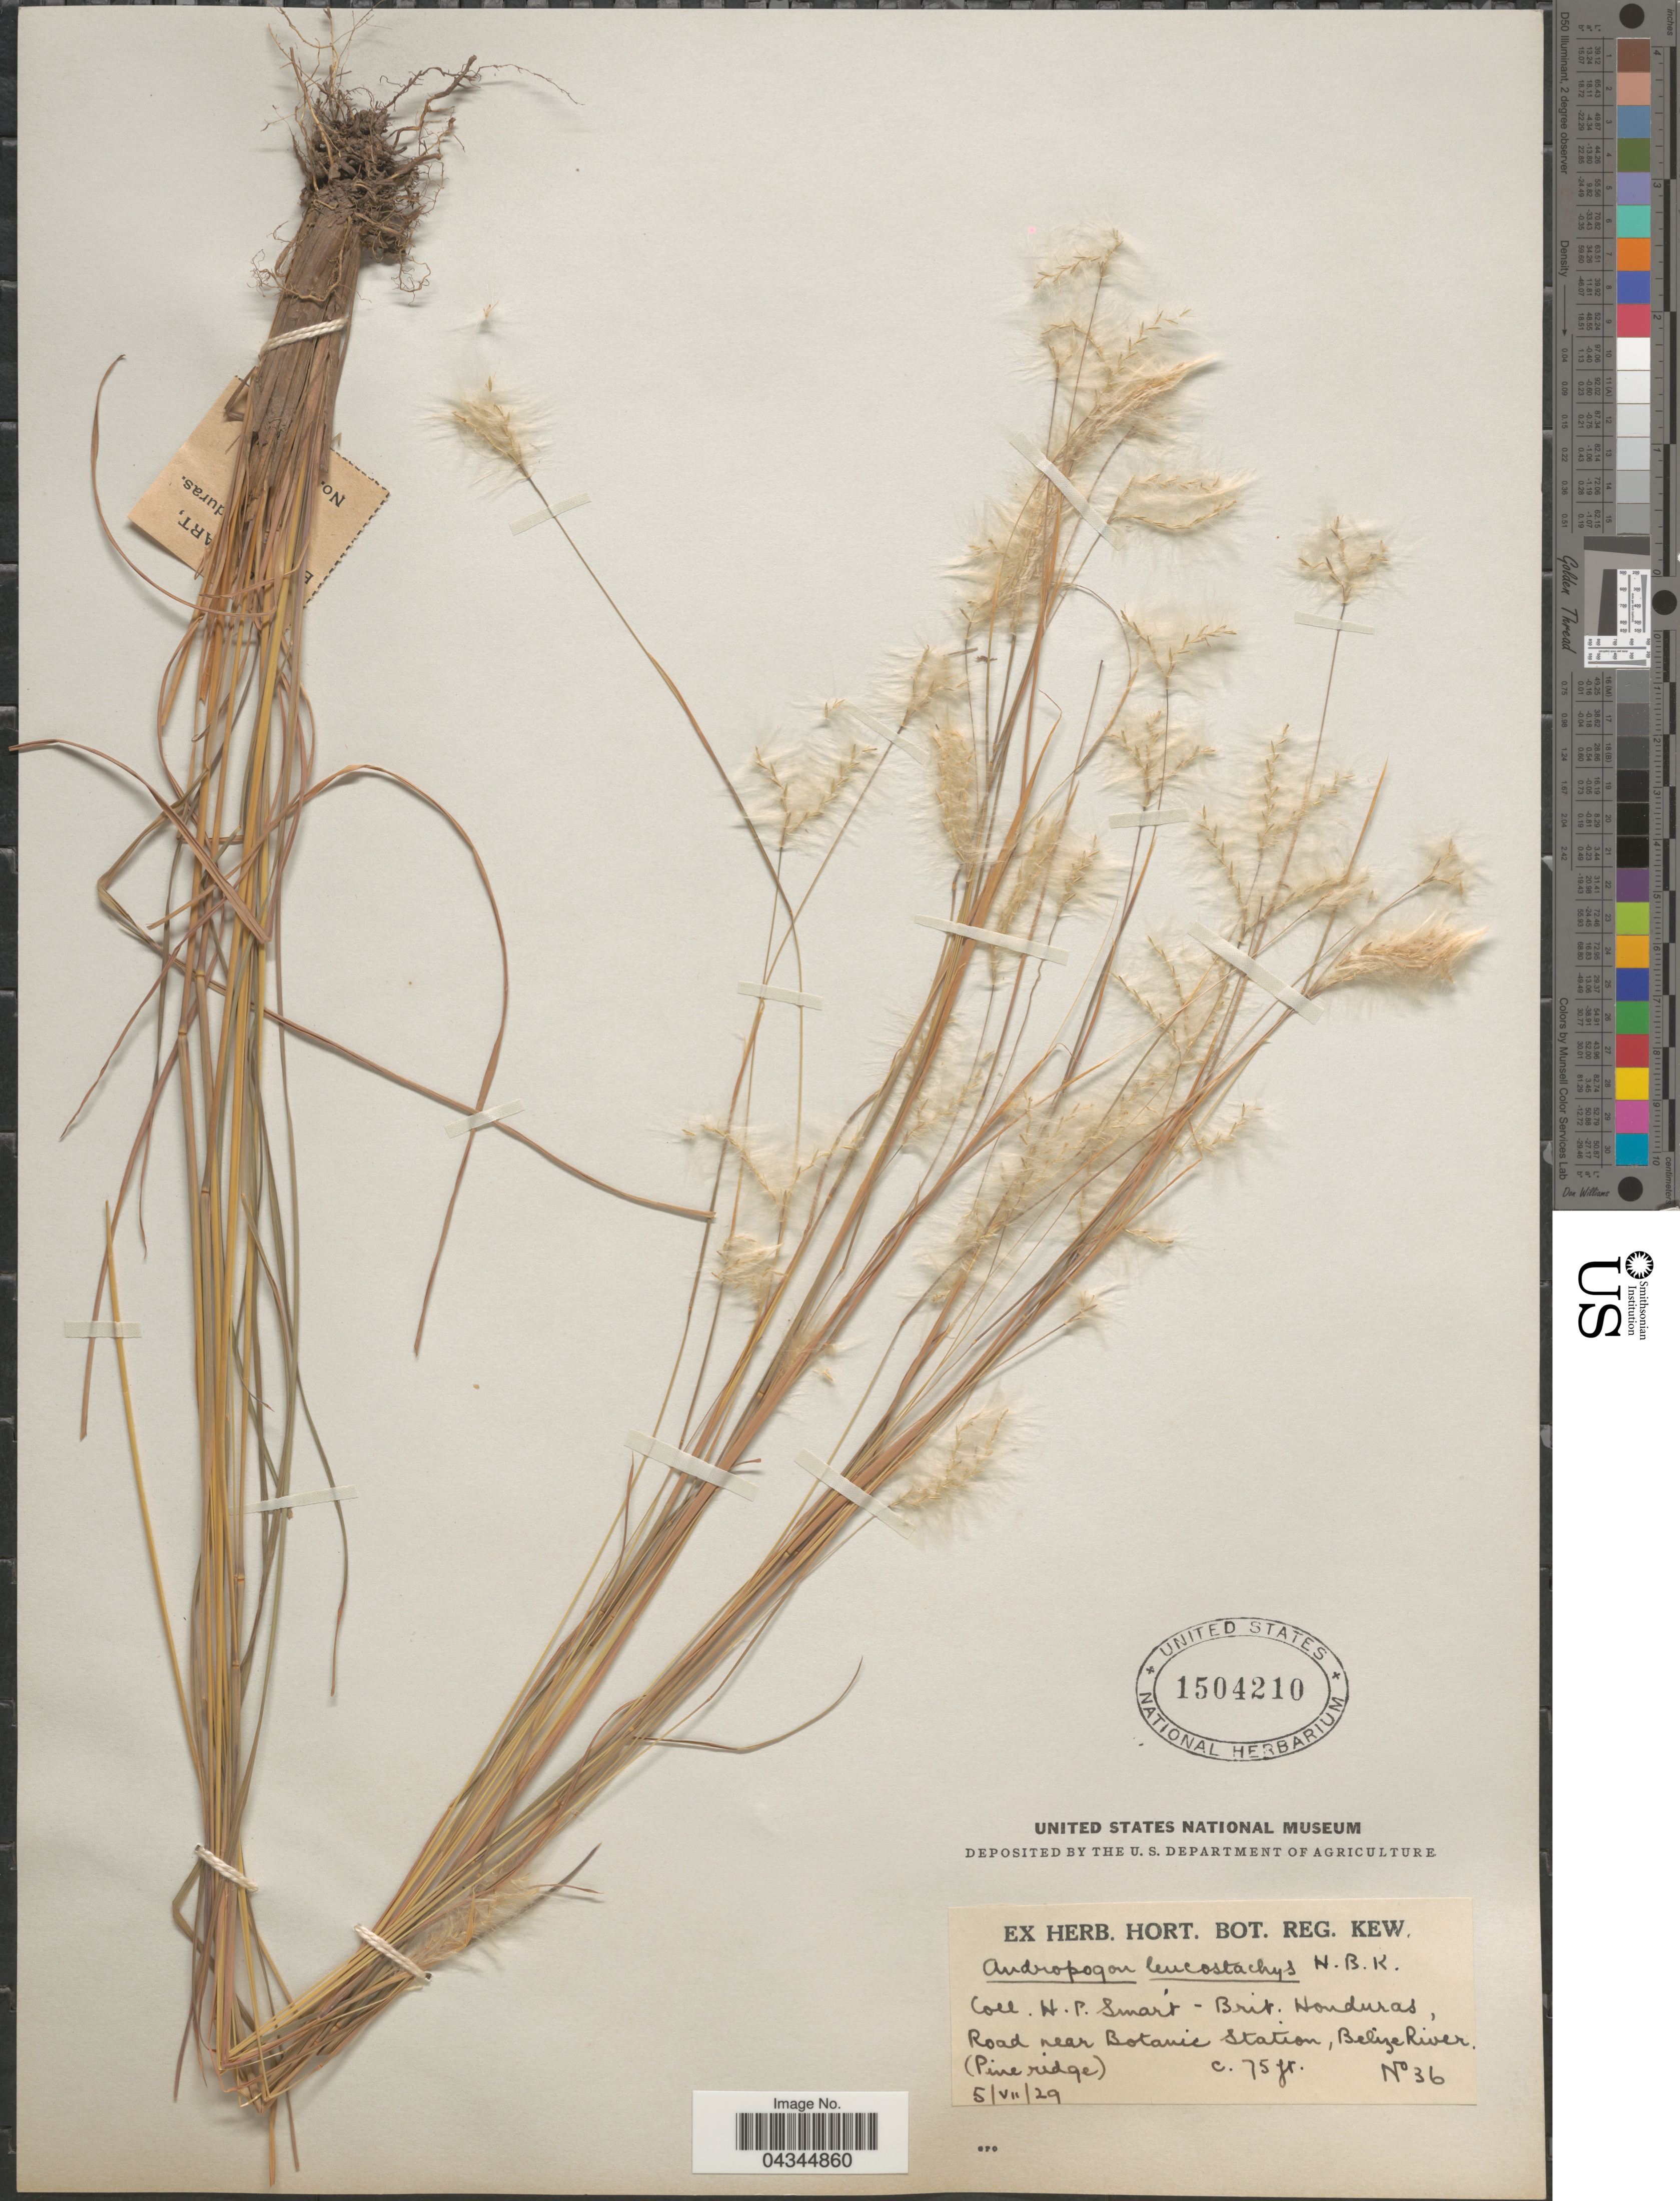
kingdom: Plantae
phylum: Tracheophyta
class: Liliopsida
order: Poales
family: Poaceae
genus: Andropogon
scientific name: Andropogon leucostachyus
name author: Kunth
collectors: H. Smart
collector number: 36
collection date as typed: Transcribed d/m/y: 5/7/29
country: Belize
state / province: Belize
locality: Brit. Honduras , Road near Botanic Station, Belize River. (Pine ridge).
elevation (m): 23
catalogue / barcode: US 1504210